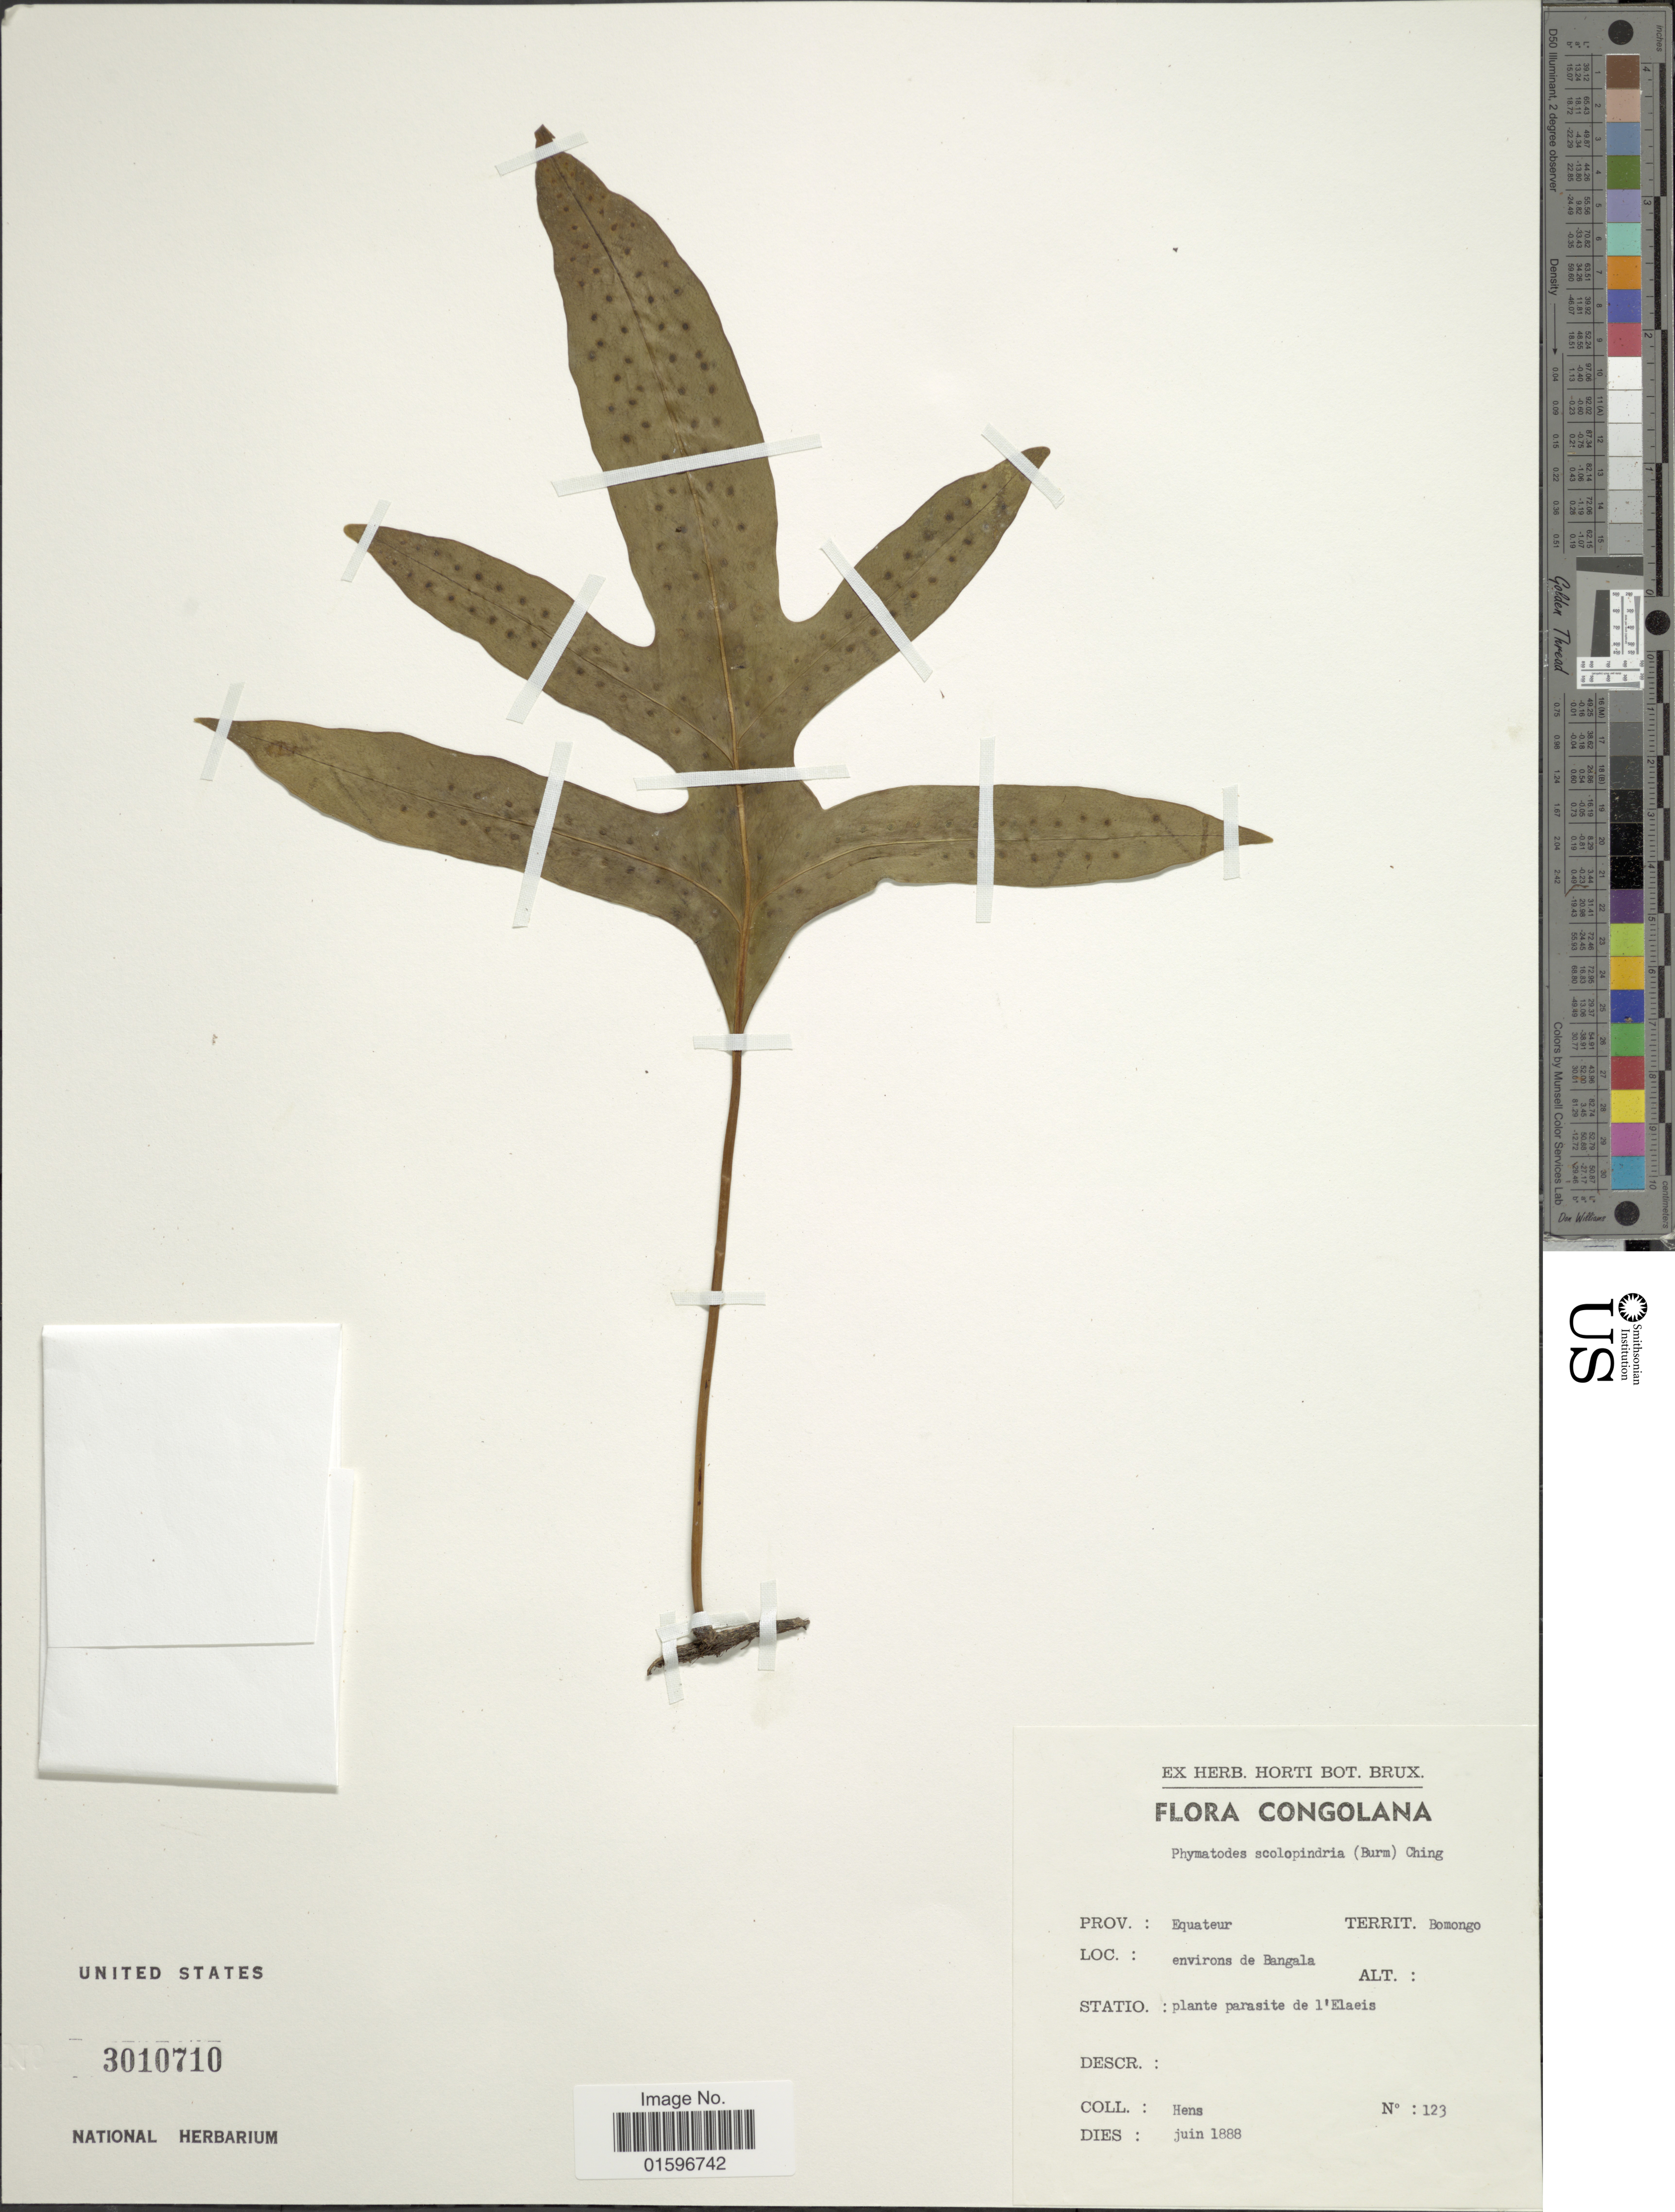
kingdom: Plantae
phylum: Tracheophyta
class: Polypodiopsida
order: Polypodiales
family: Polypodiaceae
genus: Polypodium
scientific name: Polypodium scolopendria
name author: Burm. f.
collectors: Hens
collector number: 123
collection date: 1888-06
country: Congo, Democratic Republic of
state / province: Equateur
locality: Congolana, Equateur, Bomongo, environs de Bangala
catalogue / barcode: US 3010710